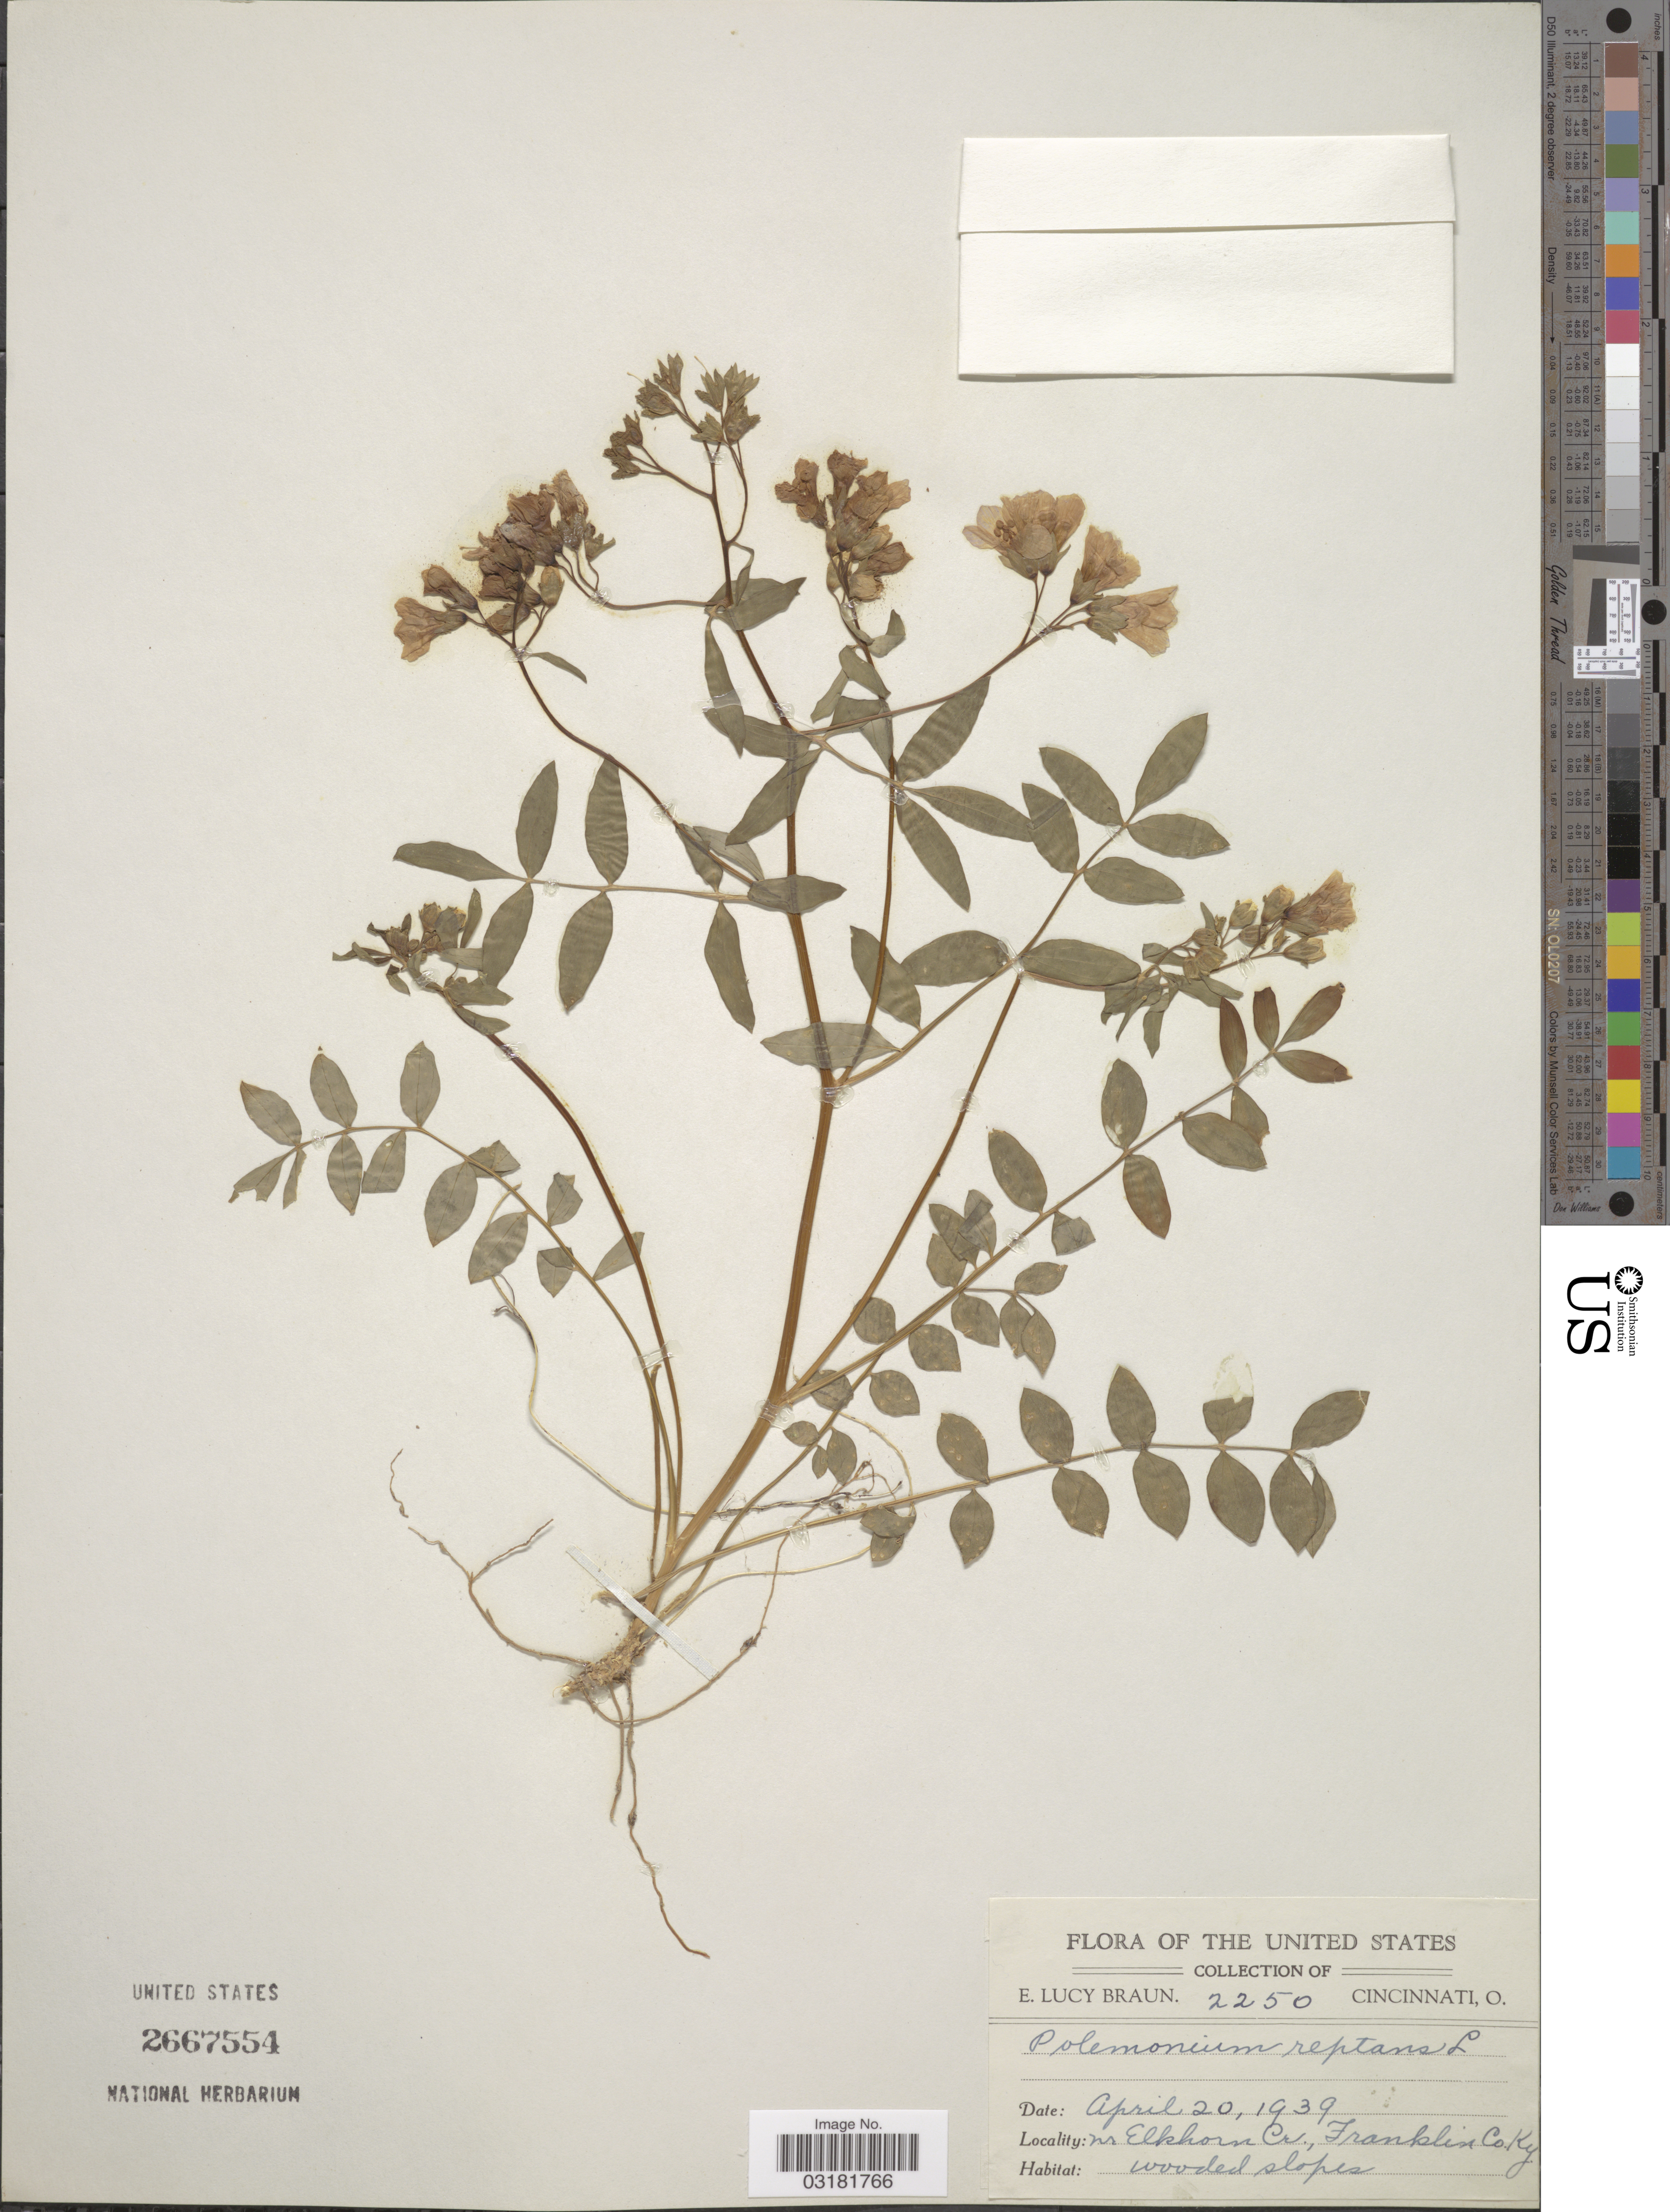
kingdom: Plantae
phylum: Tracheophyta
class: Magnoliopsida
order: Ericales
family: Polemoniaceae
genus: Polemonium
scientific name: Polemonium reptans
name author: L.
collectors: E. L. Braun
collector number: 2250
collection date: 1939-04-20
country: United States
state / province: Kentucky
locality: Nr. Elkhorn Cr., Franklin Co. Ky.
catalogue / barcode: US 2667554